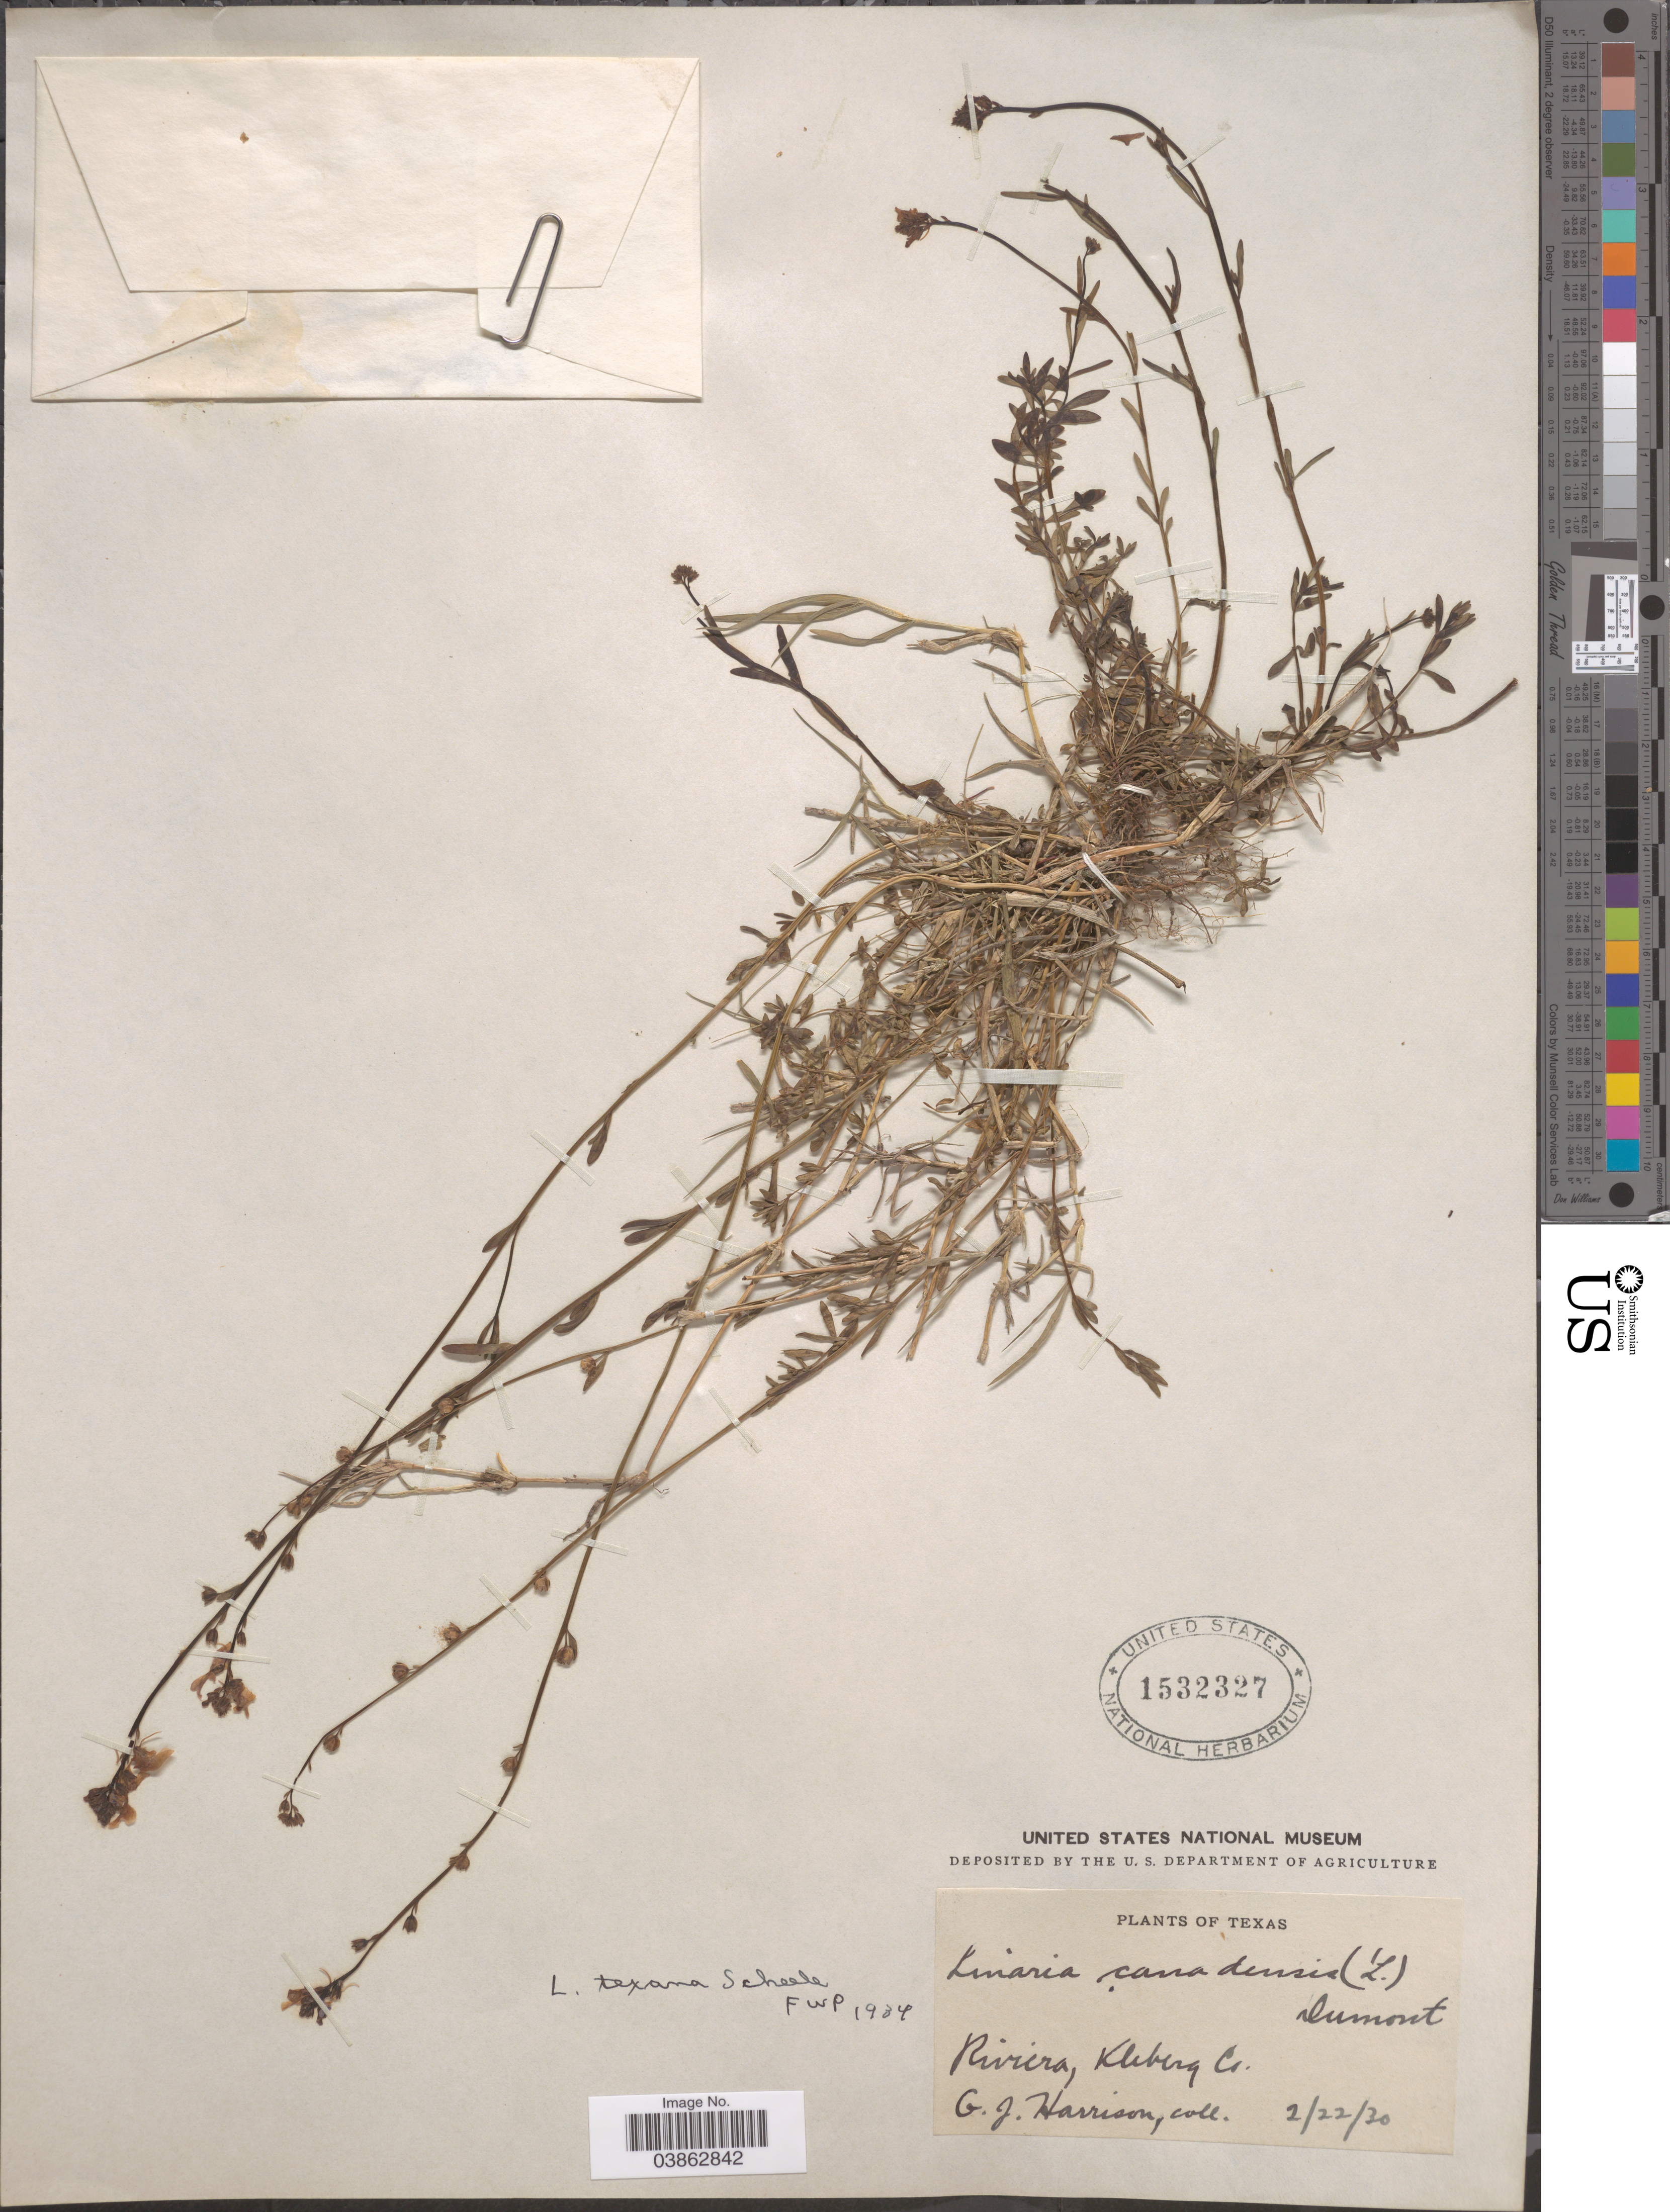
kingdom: Plantae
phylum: Tracheophyta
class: Magnoliopsida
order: Lamiales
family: Plantaginaceae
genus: Linaria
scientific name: Linaria texana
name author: Scheele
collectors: G. J. Harrison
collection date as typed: Transcribed d/m/y: 22/2/30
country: United States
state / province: Texas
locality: Riviera, Kleberg Co.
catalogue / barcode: US 1532327